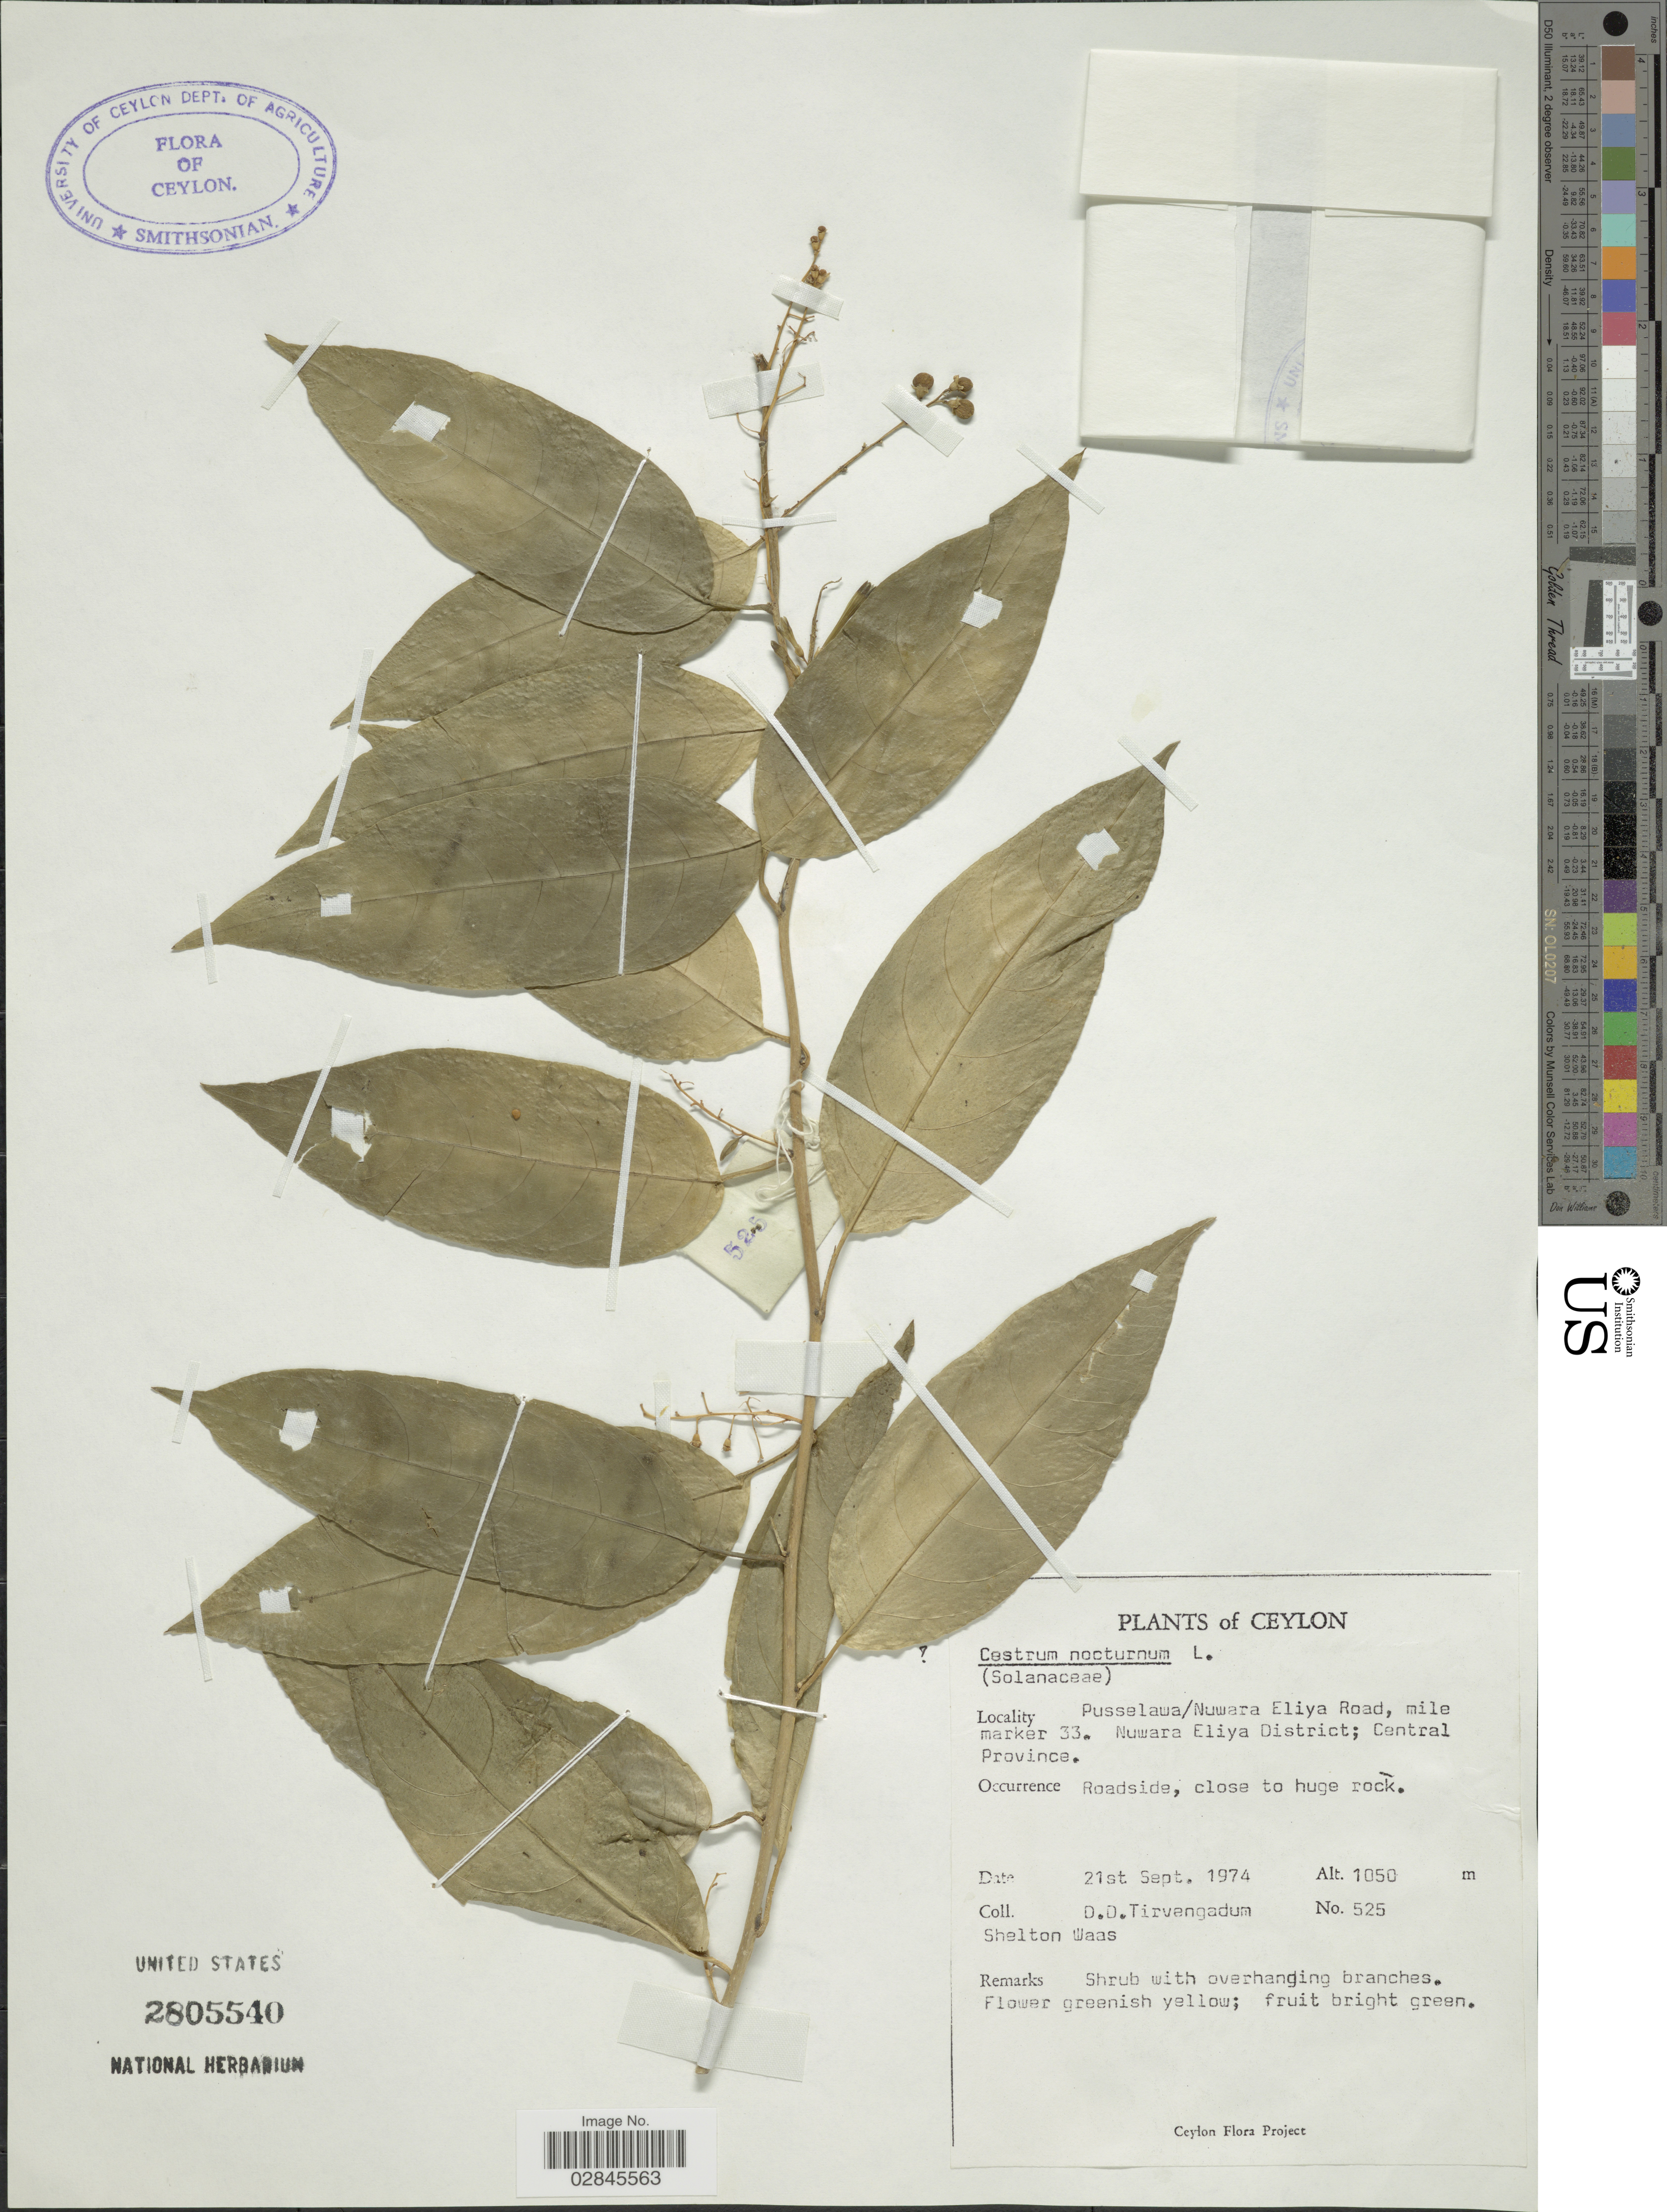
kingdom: Plantae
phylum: Tracheophyta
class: Magnoliopsida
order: Solanales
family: Solanaceae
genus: Cestrum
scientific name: Cestrum nocturnum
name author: L.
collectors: D. Tirvengadum & S. Waas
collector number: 525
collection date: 1974-09-21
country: Sri Lanka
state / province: Central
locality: Ceylon. Pusselawa/ Nuwara Eliya Road, mile marker 33. Nuwara Eliya District.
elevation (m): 1050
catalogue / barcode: US 2805540